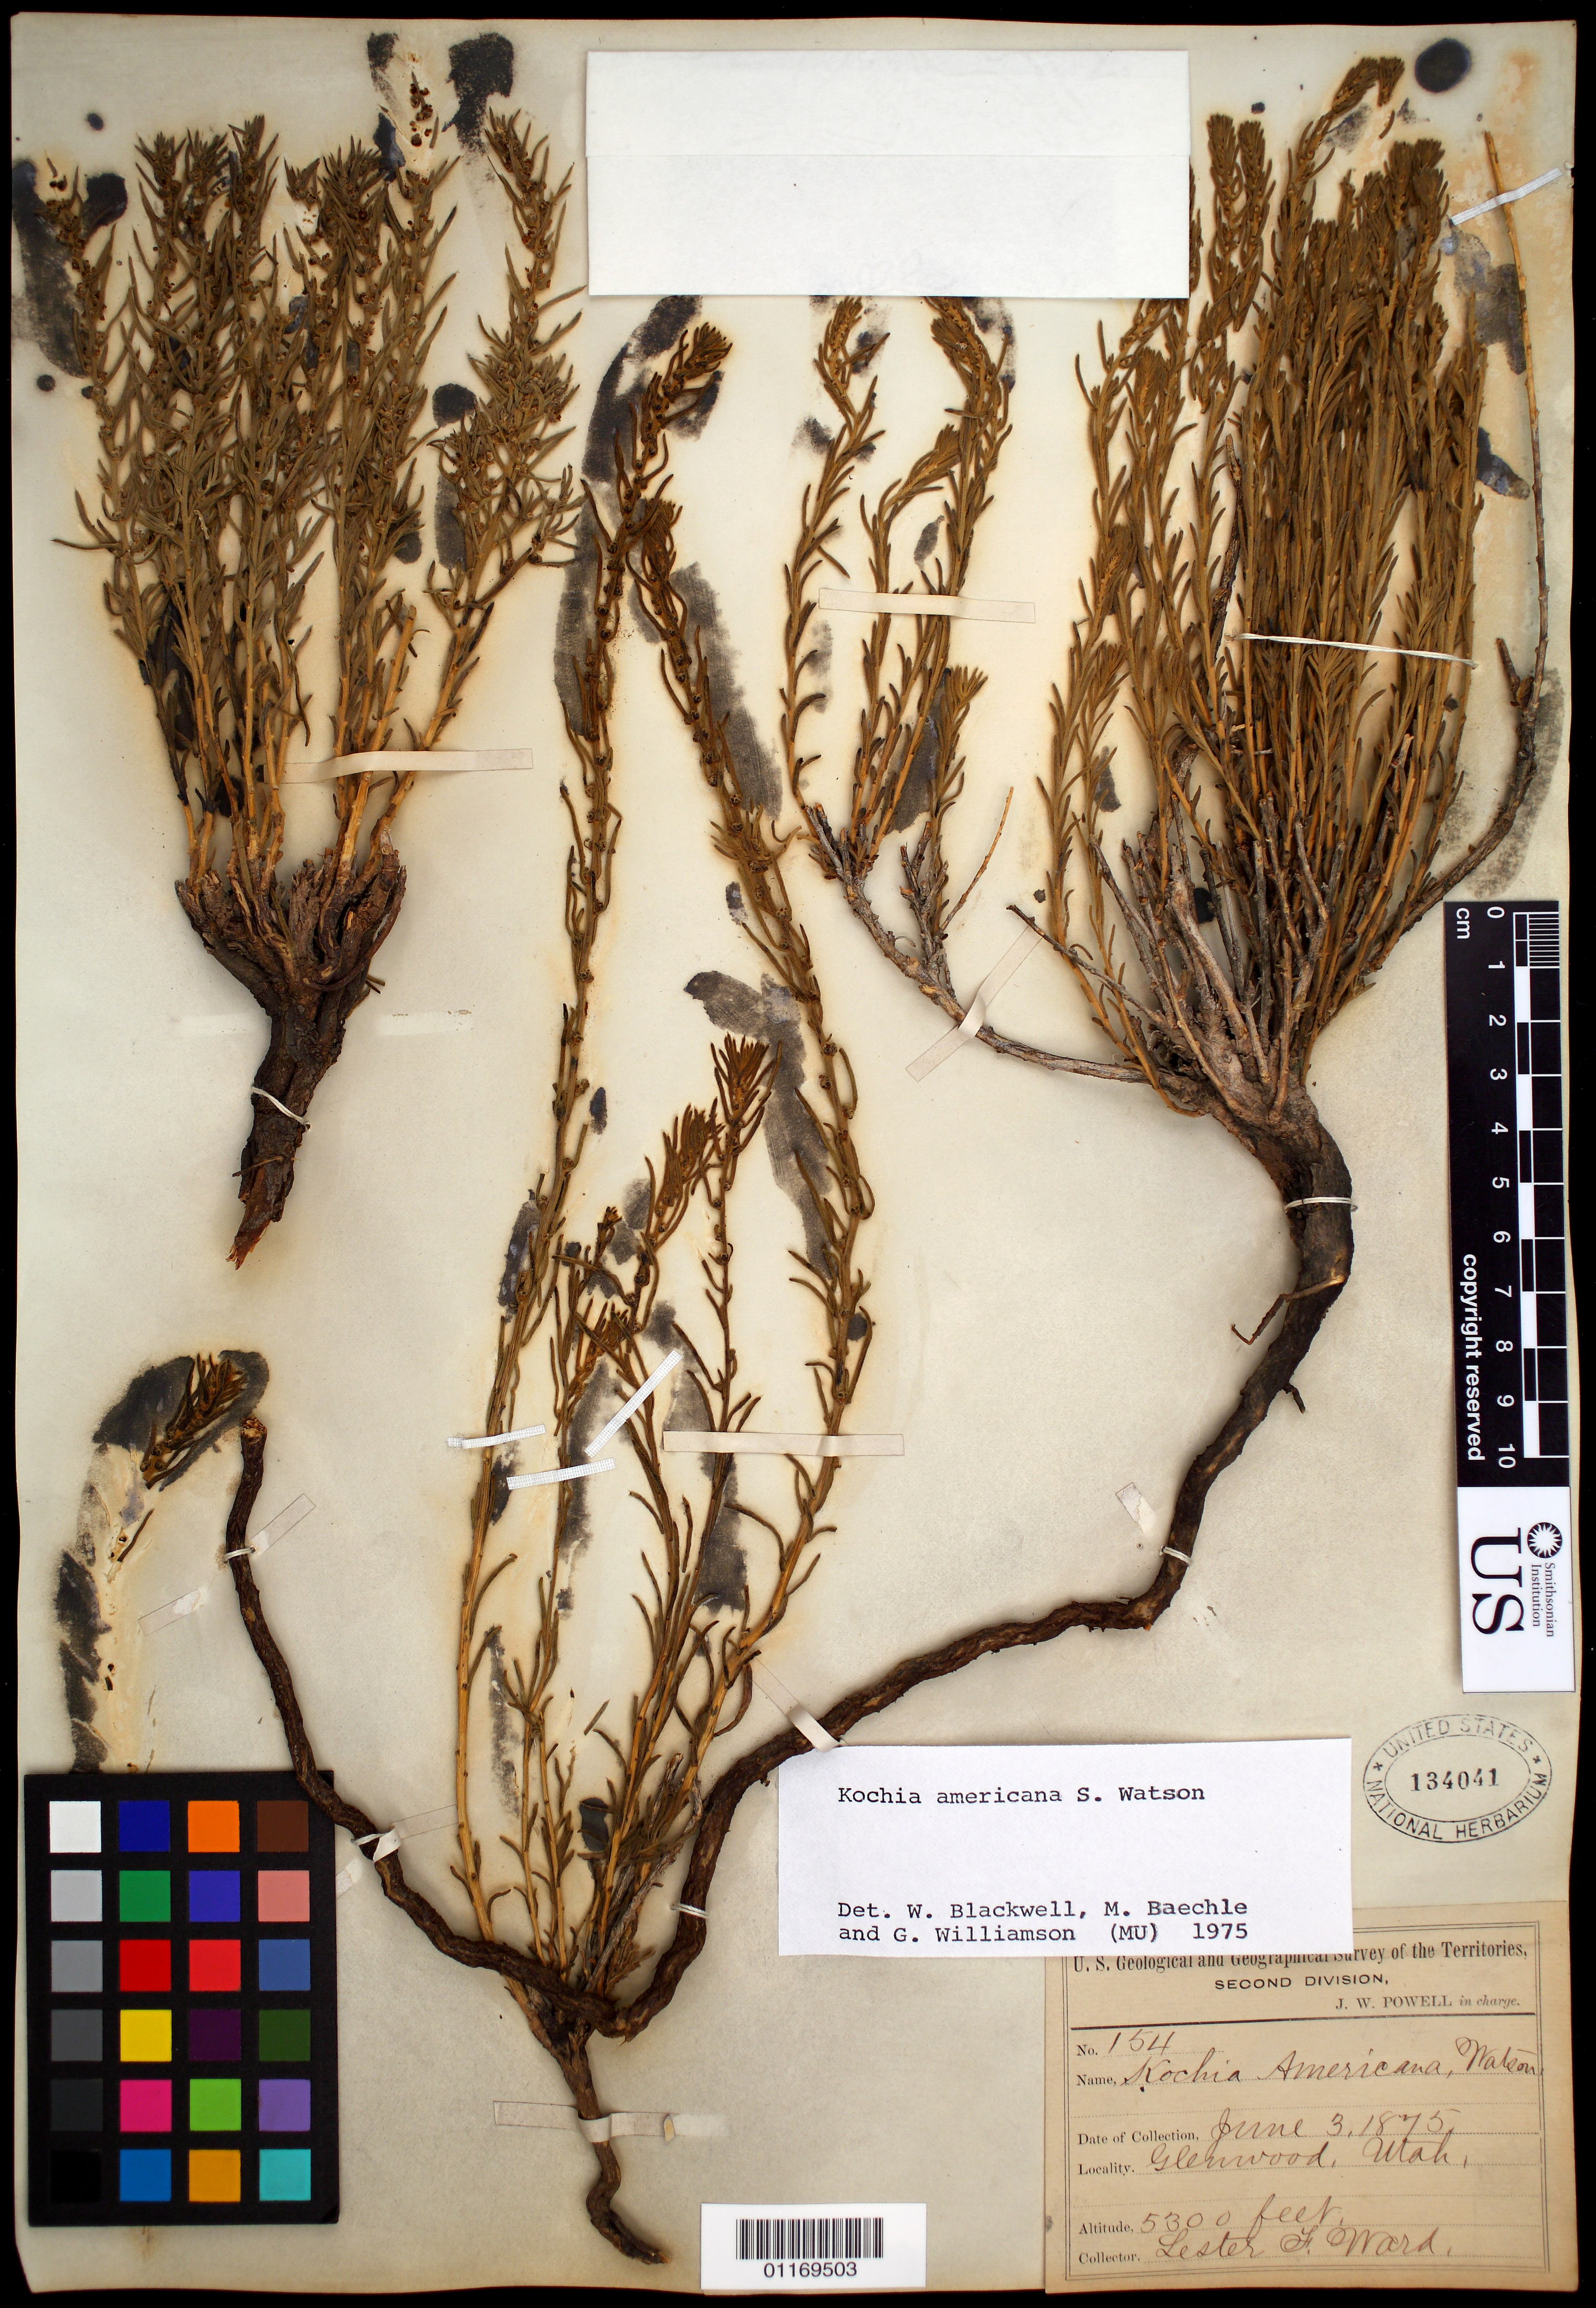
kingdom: Plantae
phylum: Tracheophyta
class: Magnoliopsida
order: Caryophyllales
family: Amaranthaceae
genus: Neokochia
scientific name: Neokochia americana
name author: (S. Watson) G.L. Chu & S.C. Sand.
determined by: U.S. National Herbarium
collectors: L. F. Ward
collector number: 154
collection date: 1875-06-03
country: United States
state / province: Utah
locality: Glenwood.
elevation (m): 1615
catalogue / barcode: US 134041